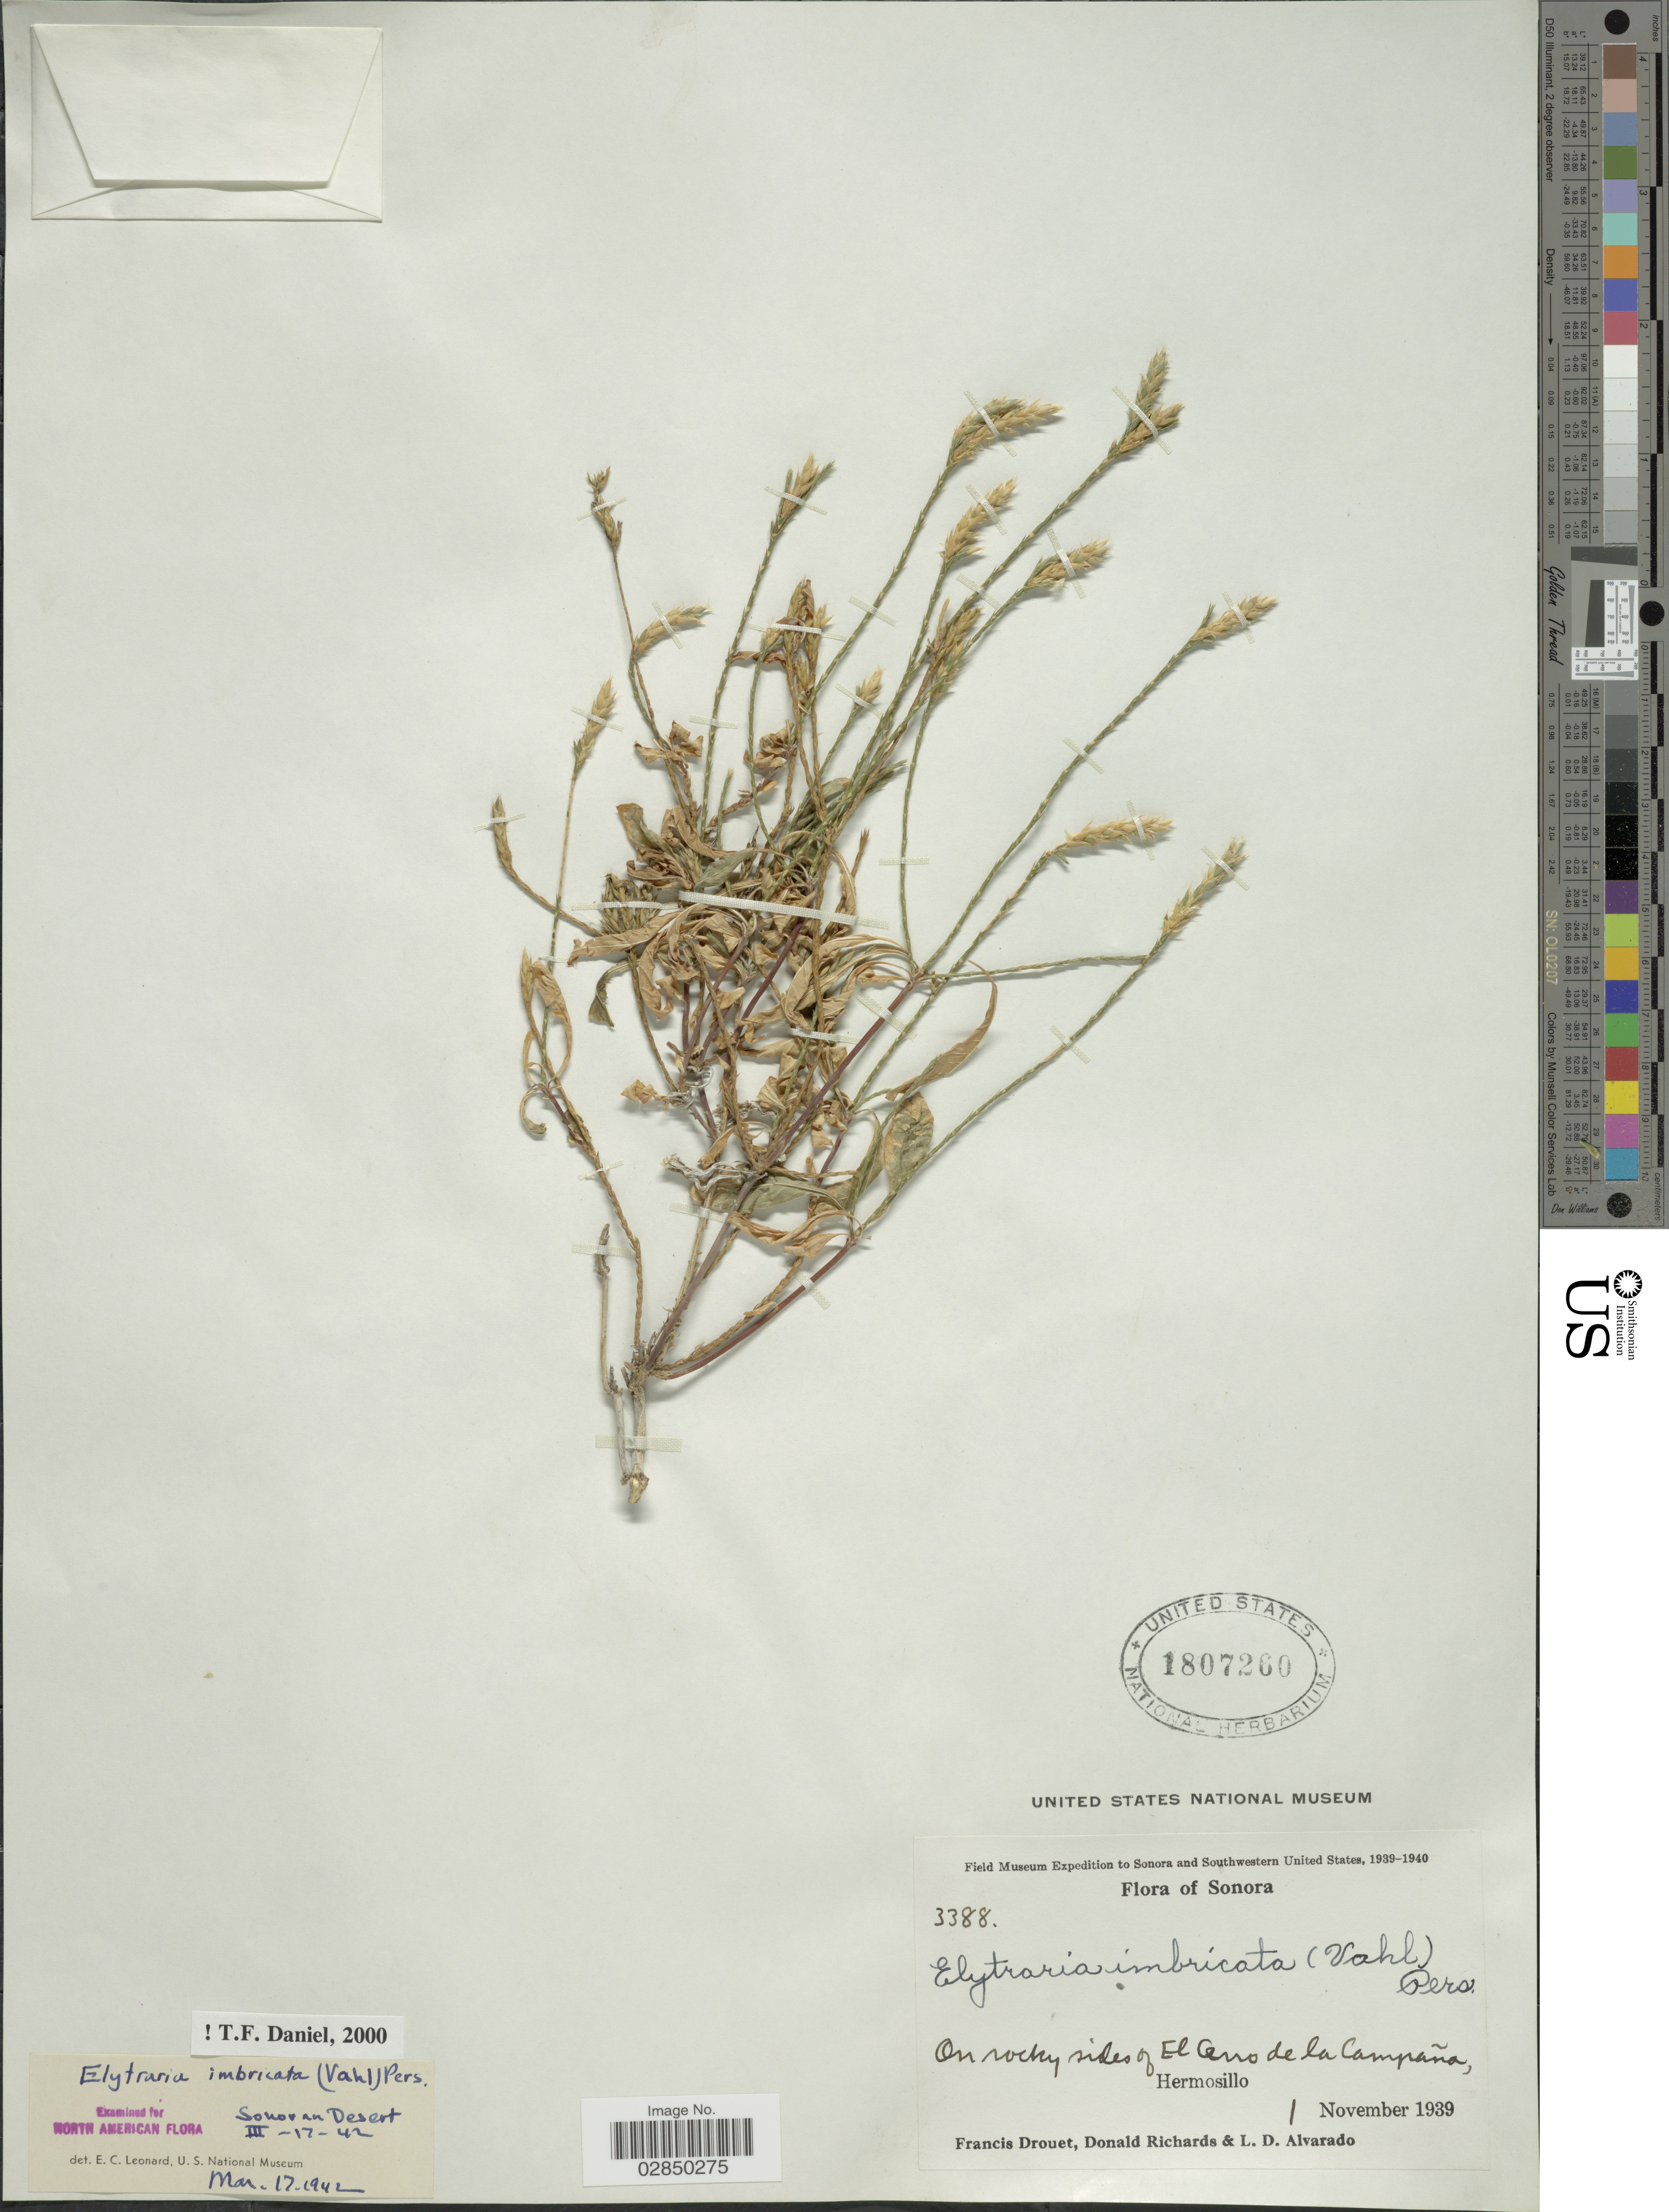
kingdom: Plantae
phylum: Tracheophyta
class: Magnoliopsida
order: Lamiales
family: Acanthaceae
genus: Elytraria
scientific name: Elytraria imbricata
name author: (Vahl) Pers.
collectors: F. E. Drouet, D. Richards & L. Alvarado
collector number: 3388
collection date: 1939-11-01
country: Mexico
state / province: Sonora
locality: On rocky sides of El Cerro de la Campaña, Hermosillo.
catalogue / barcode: US 1807260